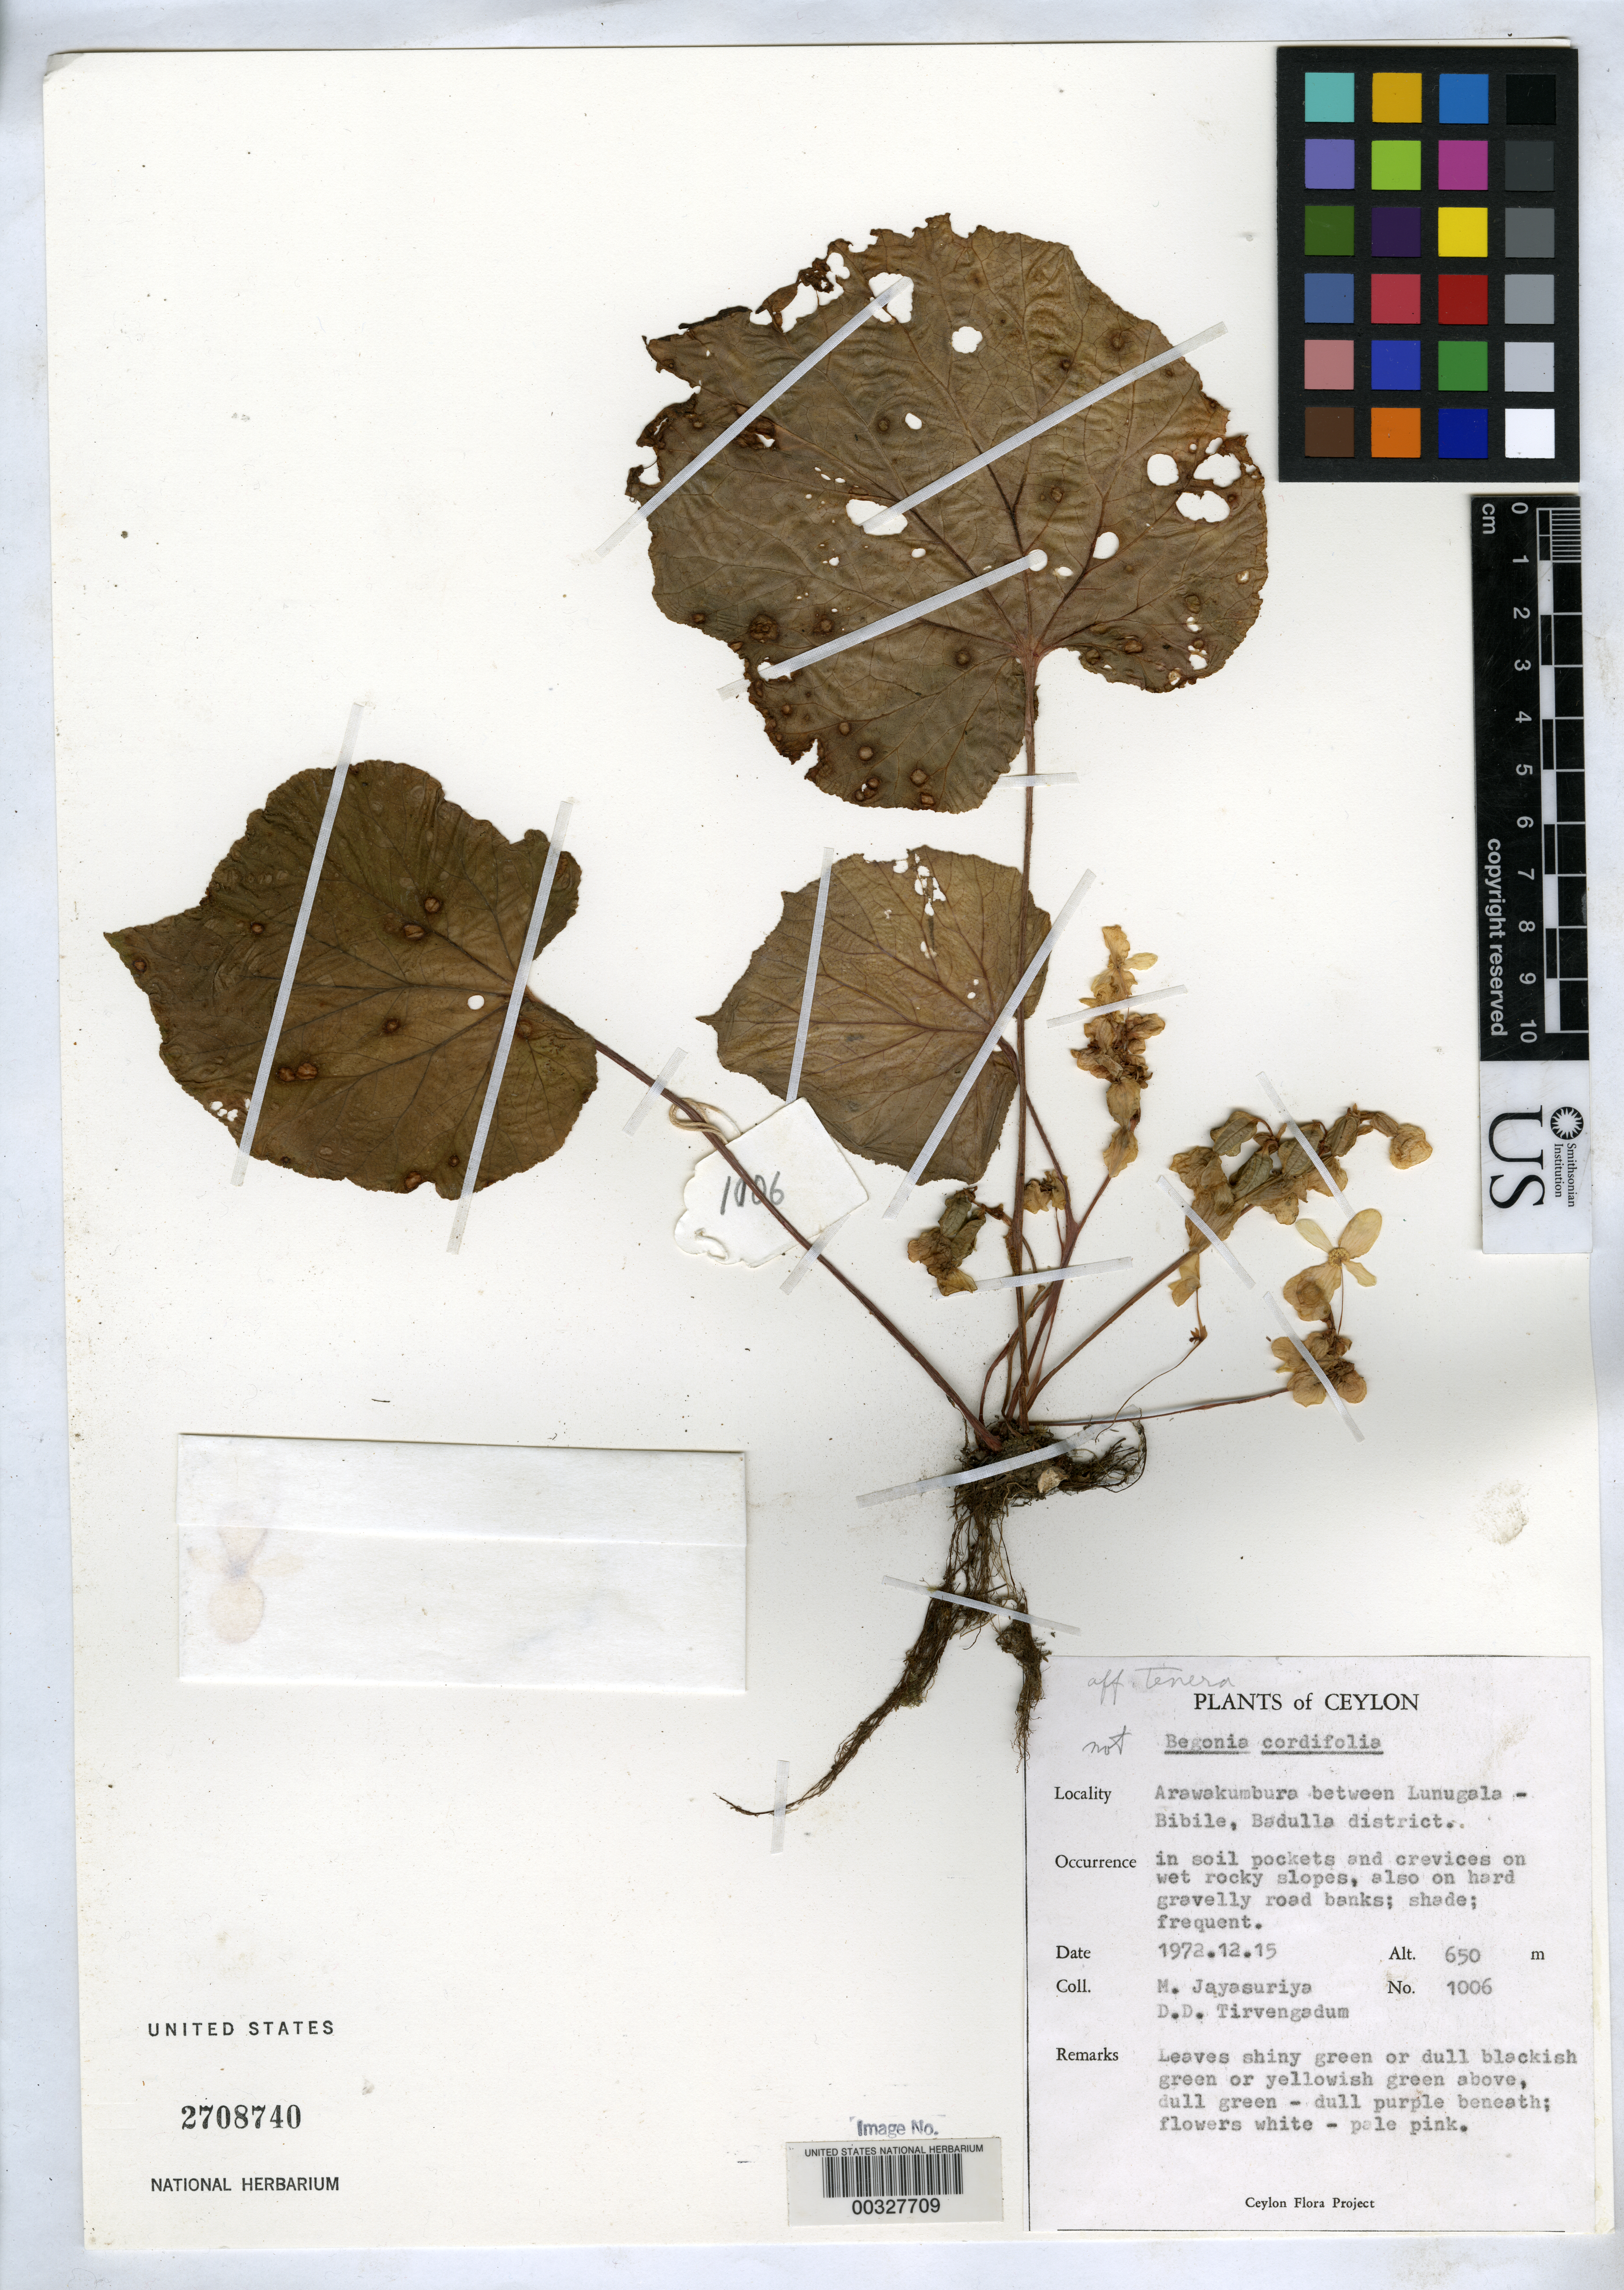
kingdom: Plantae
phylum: Tracheophyta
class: Magnoliopsida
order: Cucurbitales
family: Begoniaceae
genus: Begonia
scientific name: Begonia cordifolia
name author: (Wight) Thwaites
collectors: A. H. Jayasuriya & D. Tirvengadum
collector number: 1006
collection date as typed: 15 Dec 1972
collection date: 1972-12-15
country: Sri Lanka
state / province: Western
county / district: Badulla Dist.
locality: Arawakumnura between lunugala bibile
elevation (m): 650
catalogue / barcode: US 2708740